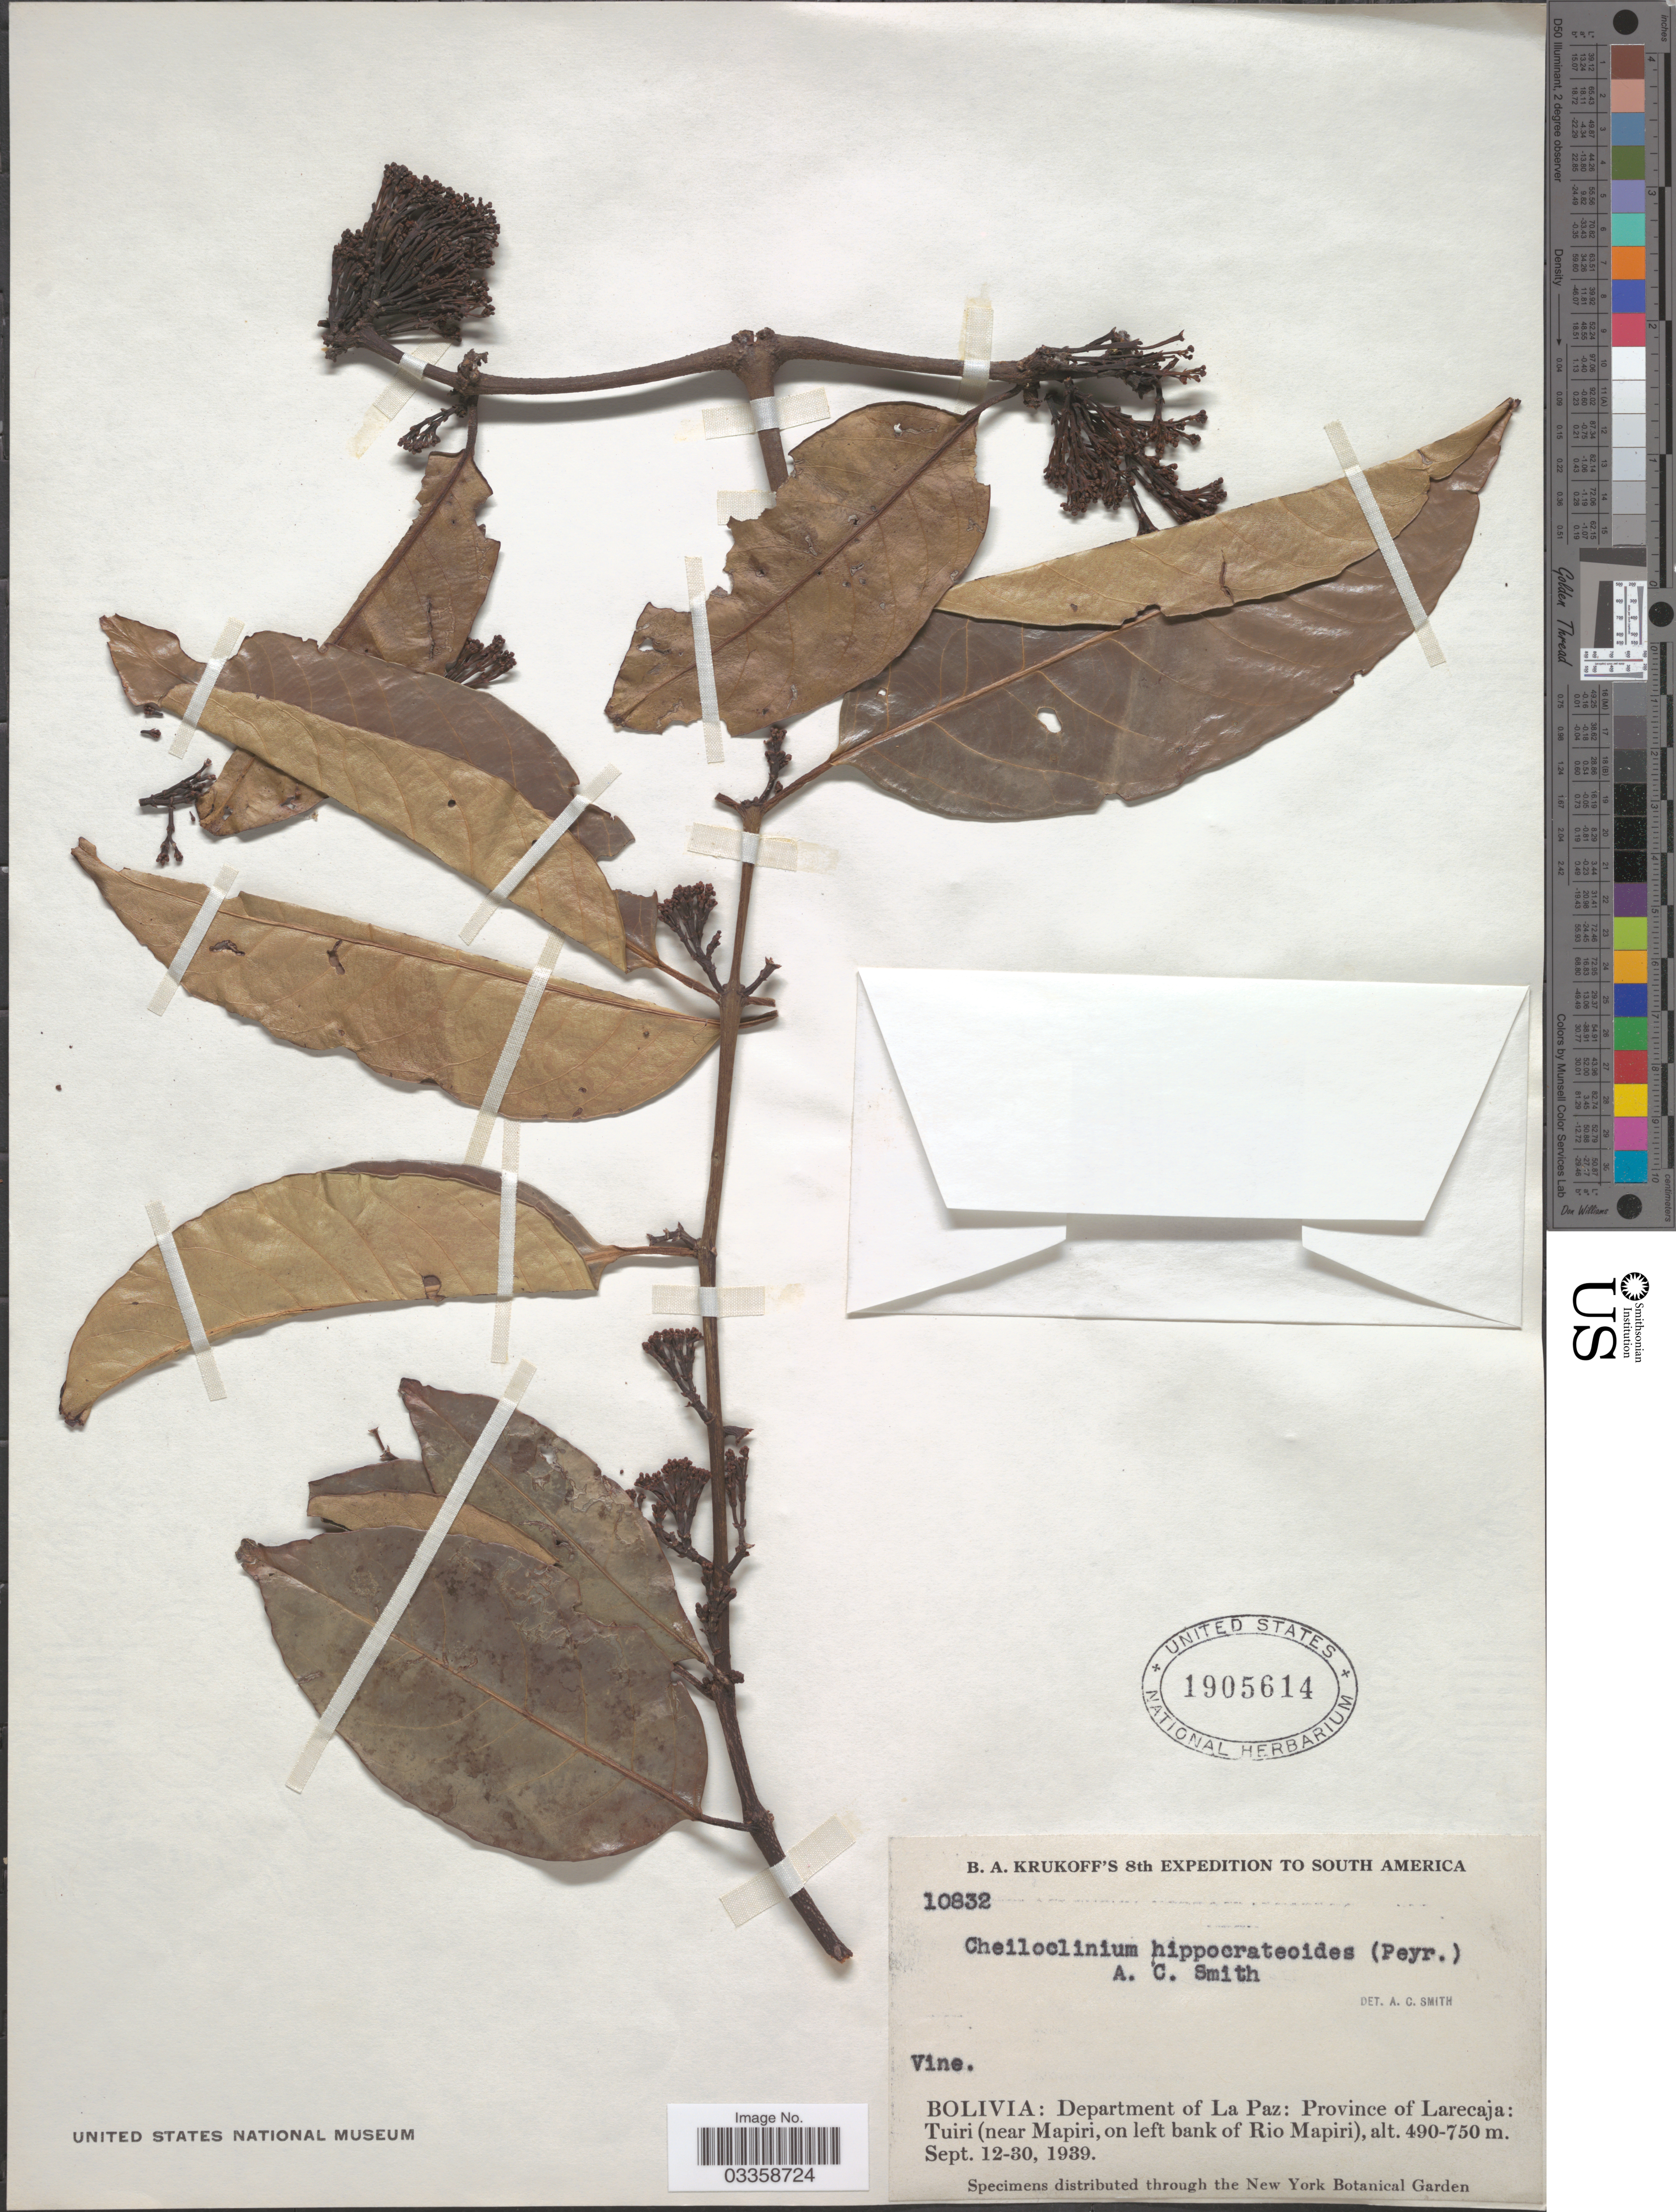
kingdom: Plantae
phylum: Tracheophyta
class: Magnoliopsida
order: Celastrales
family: Celastraceae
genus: Cheiloclinium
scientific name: Cheiloclinium hippocrateoides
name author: (Peyr.) A.C. Sm.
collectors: B. A. Krukoff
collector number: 10832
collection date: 1939-09-12/1939-09-30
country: Bolivia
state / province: La Paz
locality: Department of La Paz: Province of Larecaja: Tuiri (near Mapiri, on left bank of Rio Mapiri).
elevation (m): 490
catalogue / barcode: US 1905614